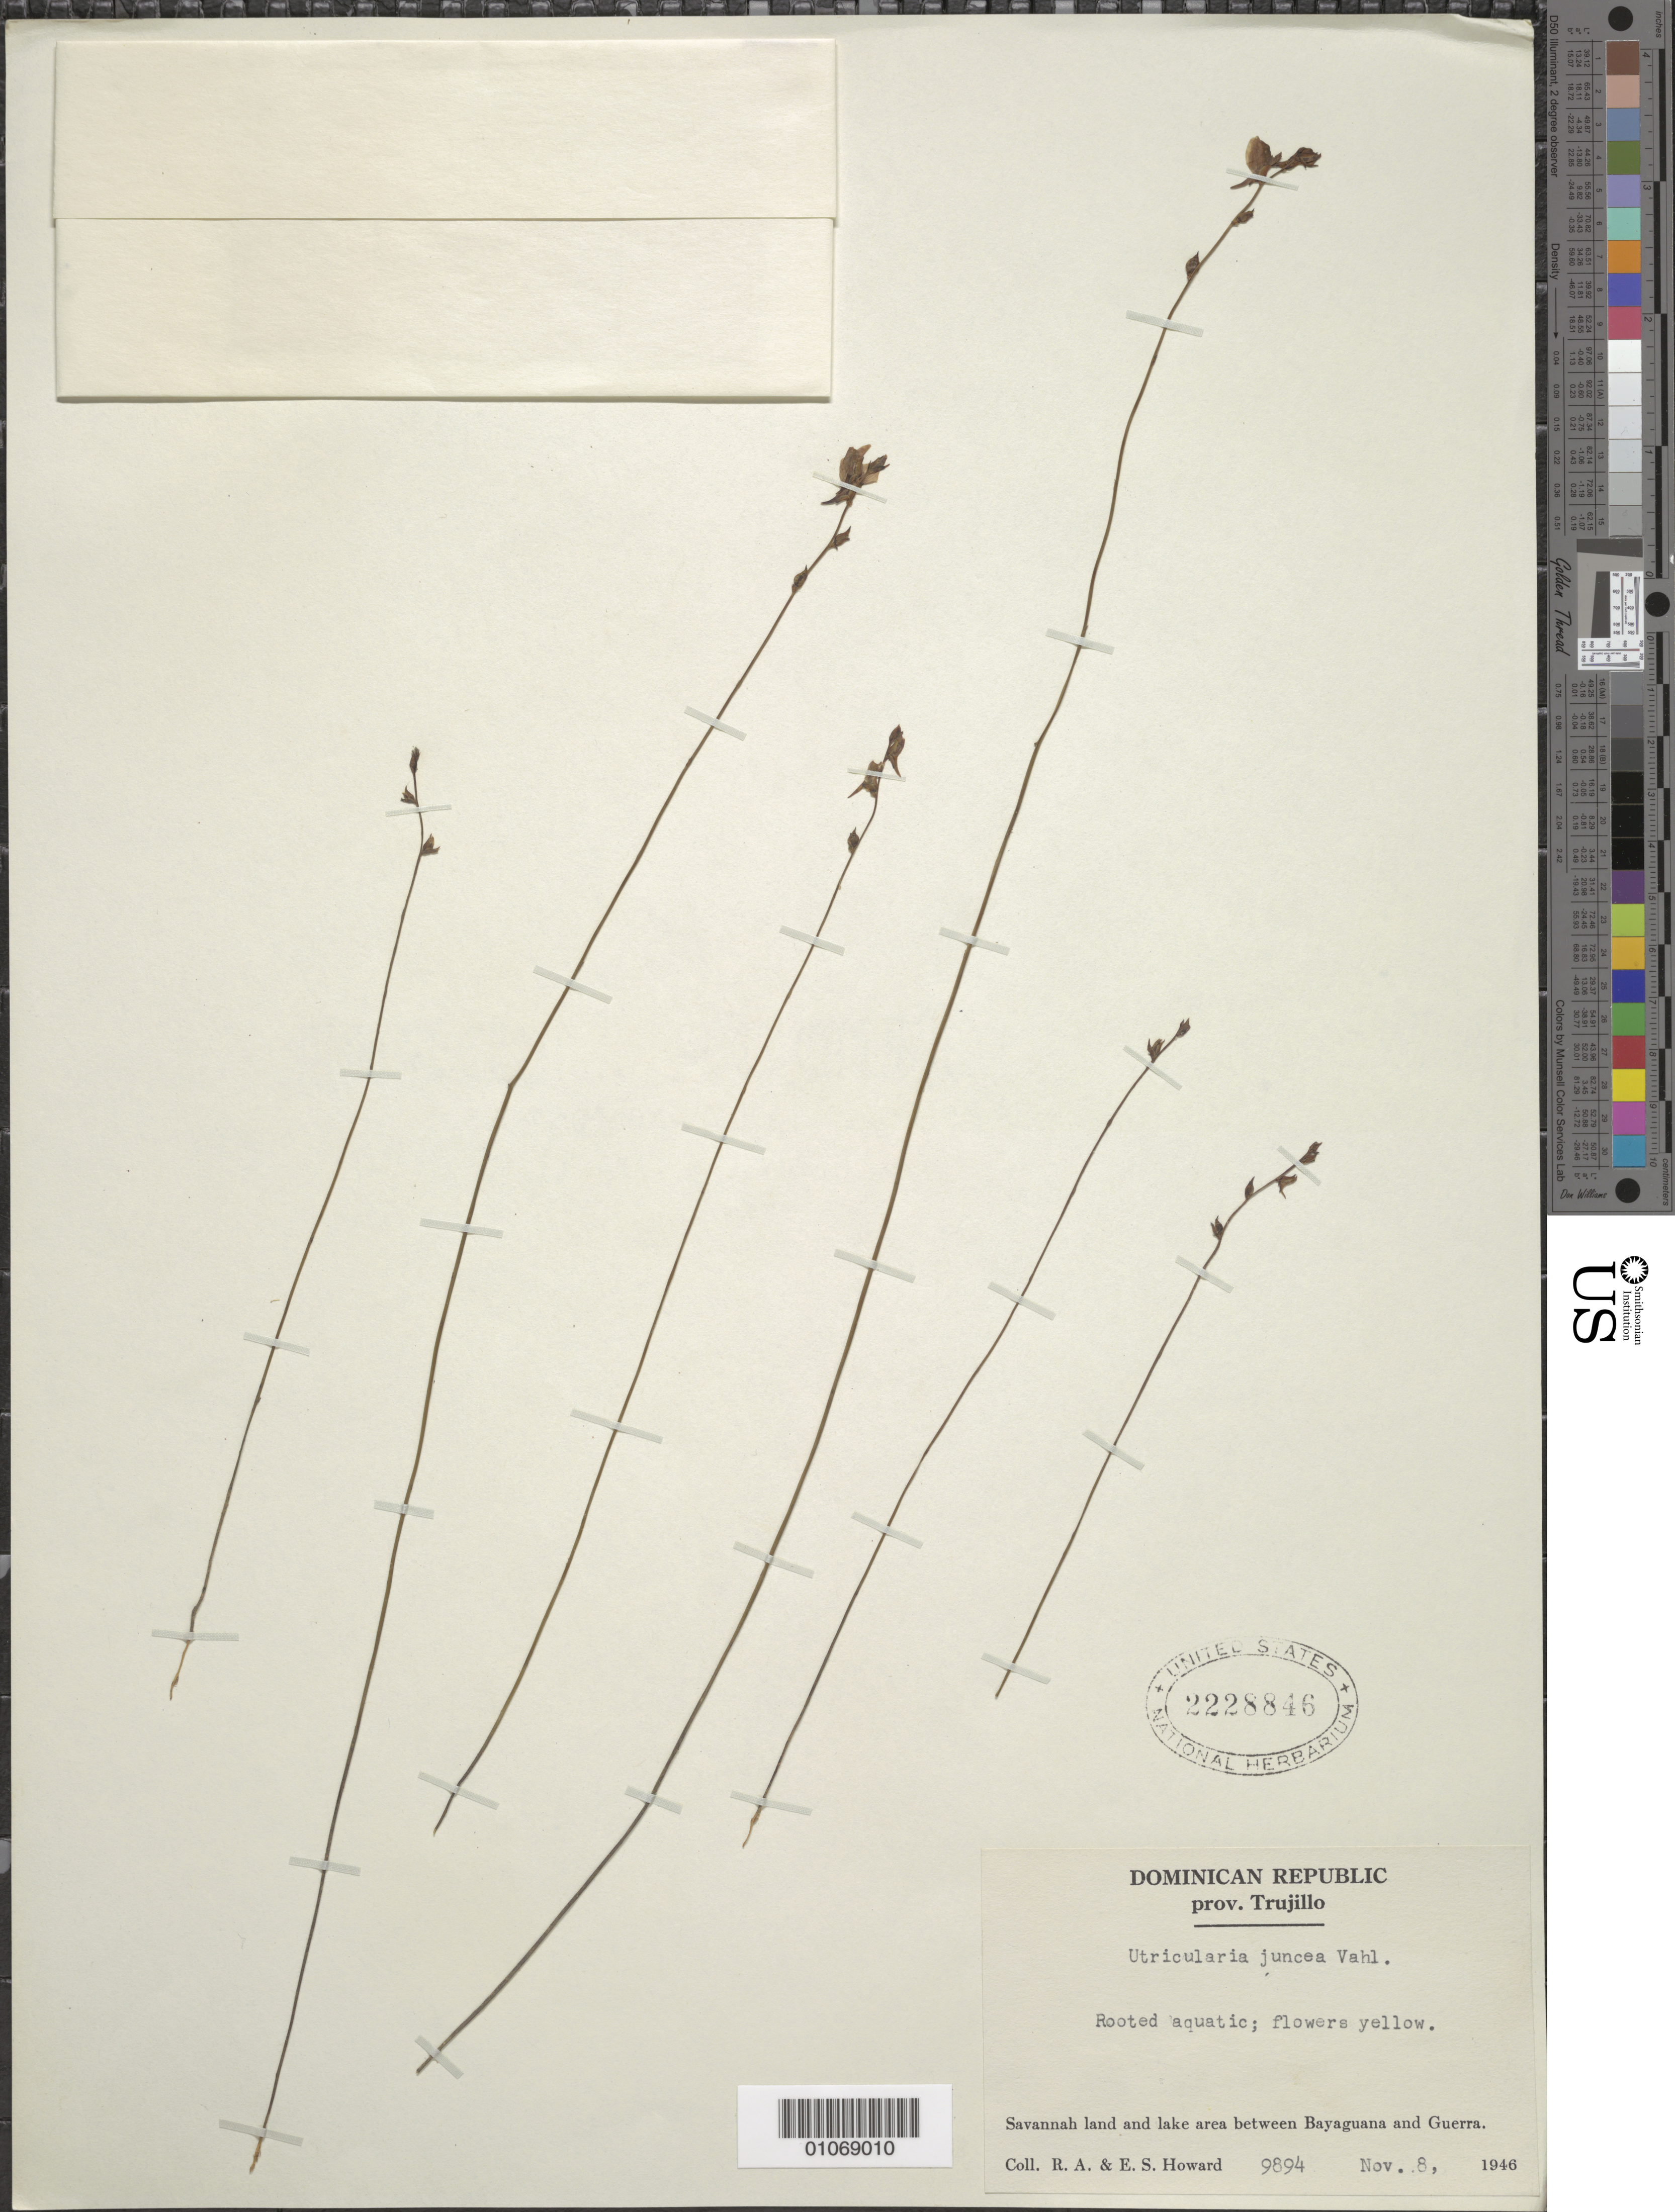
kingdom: Plantae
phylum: Tracheophyta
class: Magnoliopsida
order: Lamiales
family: Lentibulariaceae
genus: Utricularia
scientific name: Utricularia juncea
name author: Vahl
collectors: R. A. Howard & E. S. Howard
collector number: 9894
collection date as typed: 06 Nov 1946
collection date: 1946-11-06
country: Dominican Republic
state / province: San Cristóbal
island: Hispaniola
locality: Savannah land and lake area between Bayaguana and Guerra.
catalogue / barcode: US 2228846